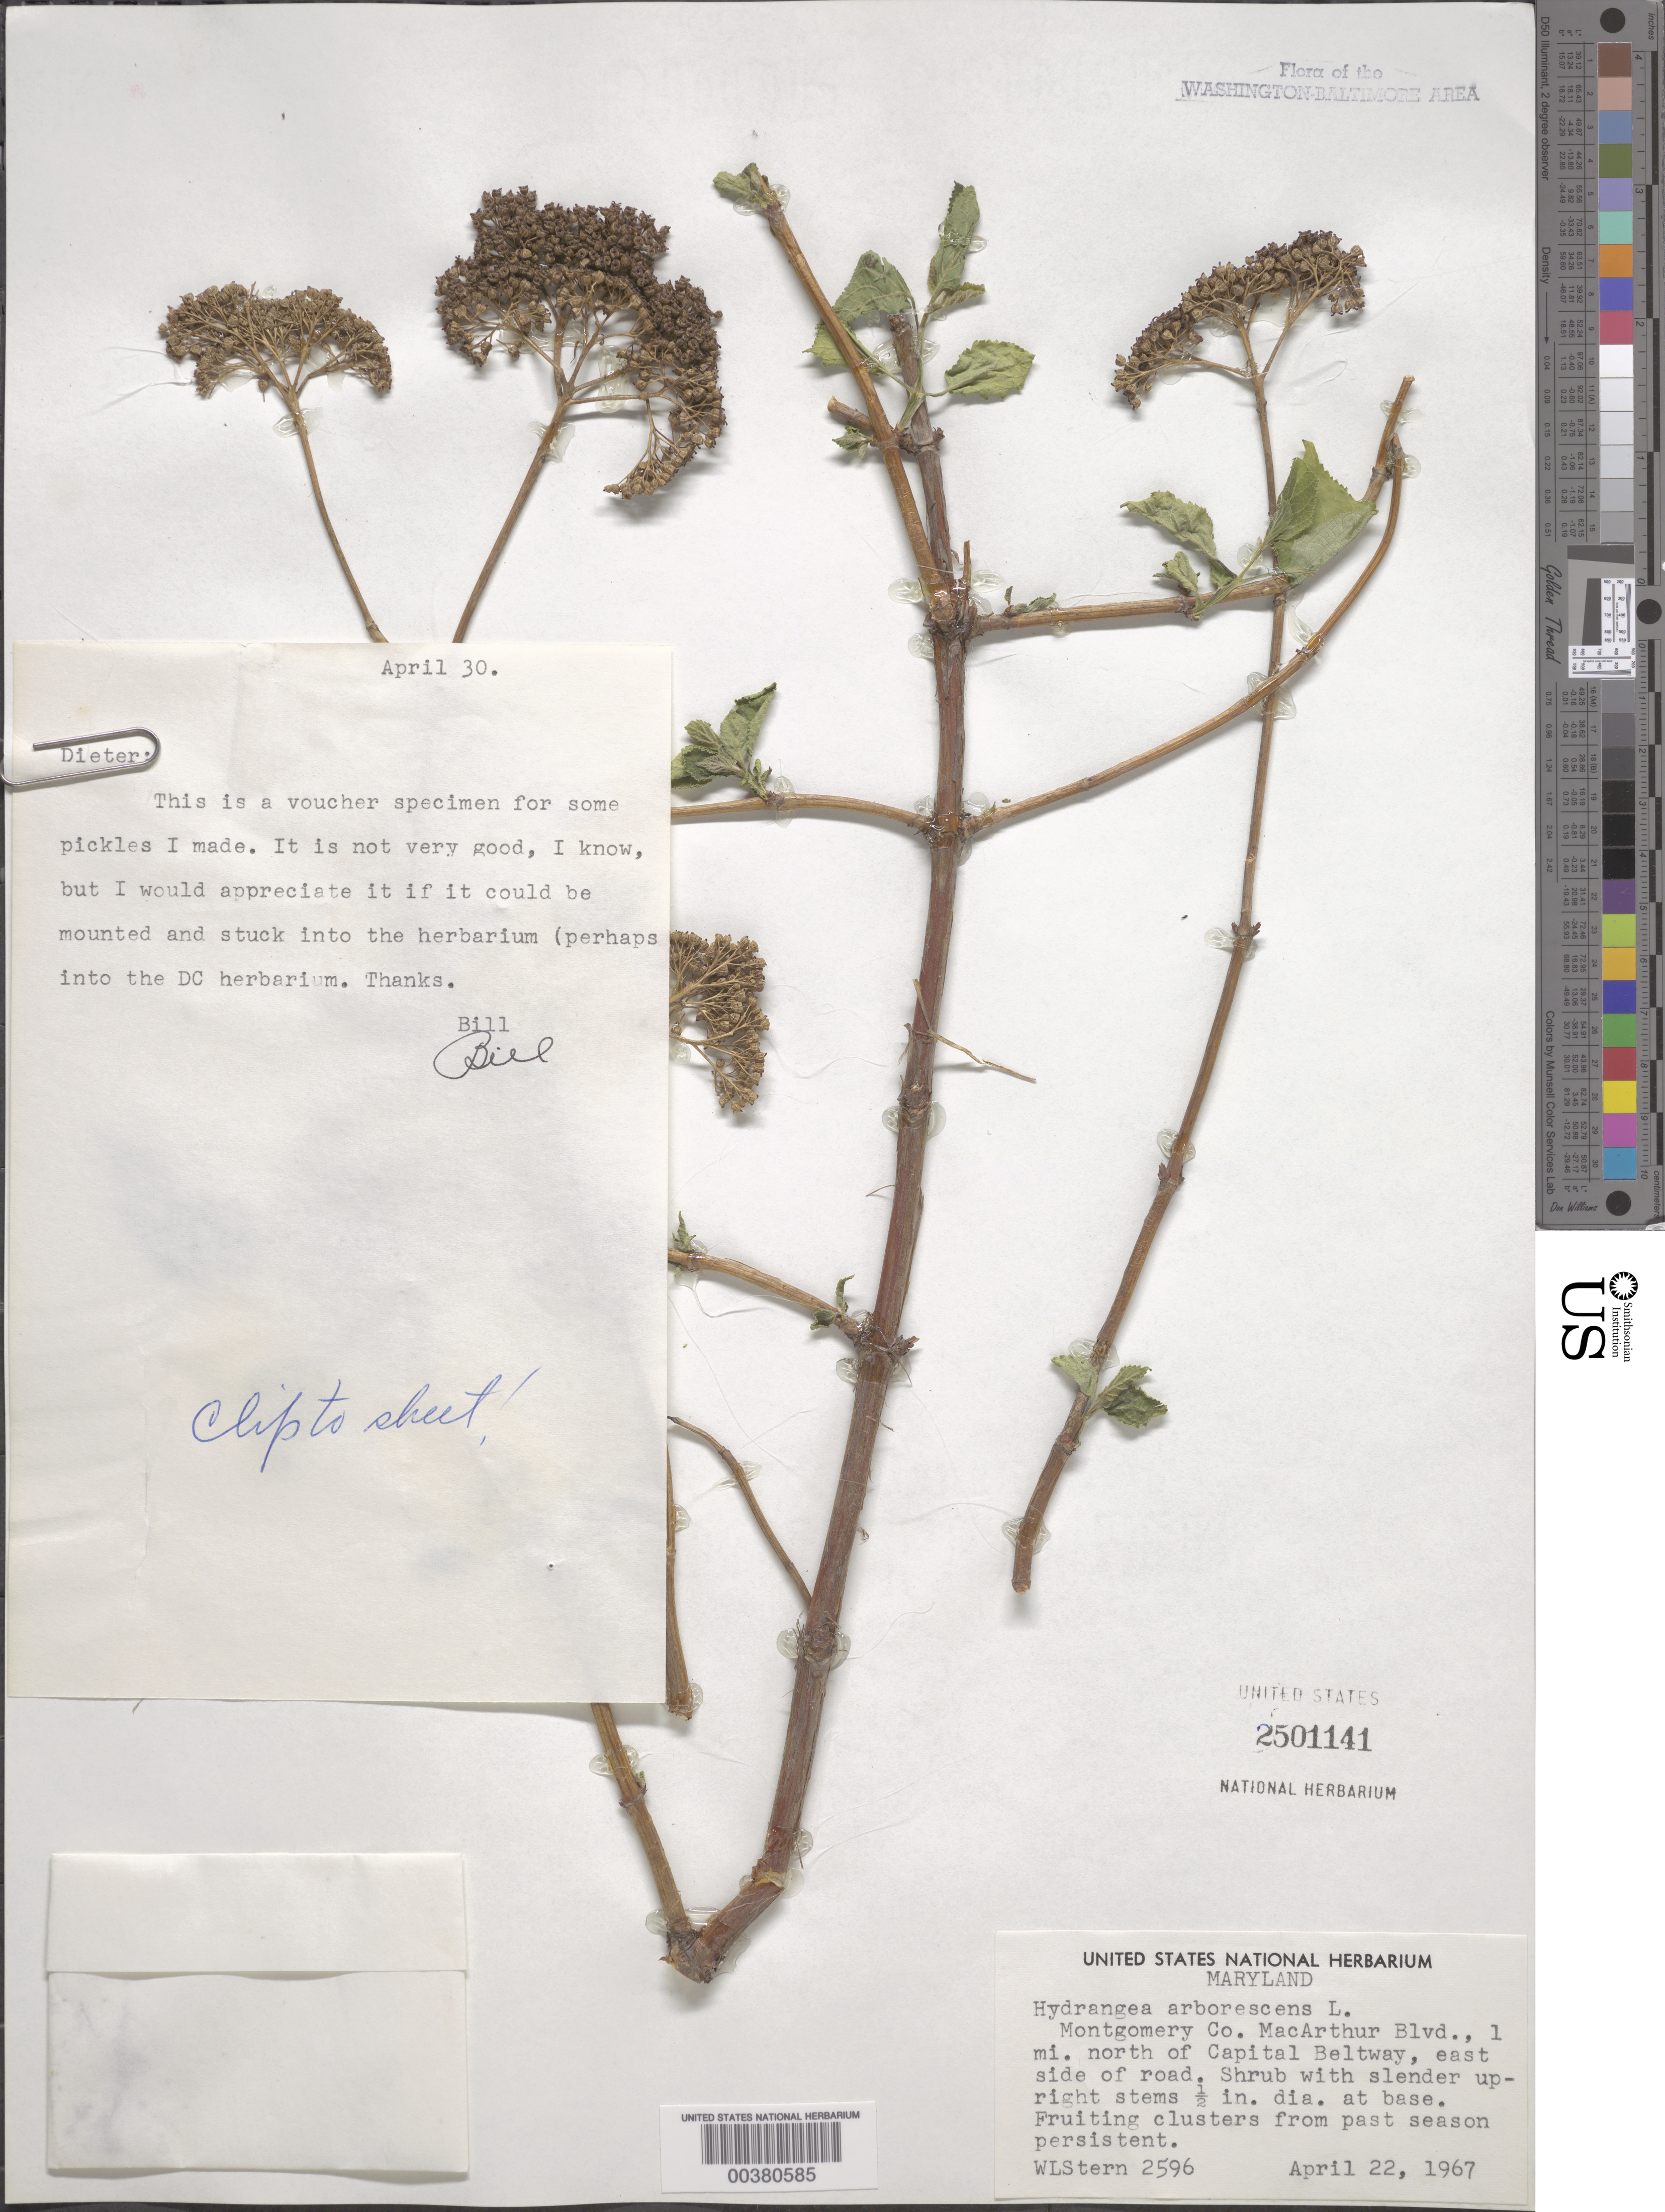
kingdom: Plantae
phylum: Tracheophyta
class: Magnoliopsida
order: Cornales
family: Hydrangeaceae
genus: Hydrangea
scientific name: Hydrangea arborescens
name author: L.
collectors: W. L. Stern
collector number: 2596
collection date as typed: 22 Apr 1967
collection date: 1967-04-22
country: United States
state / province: Maryland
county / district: Montgomery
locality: Macarthur Blvd. north of 495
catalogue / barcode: US 2501141